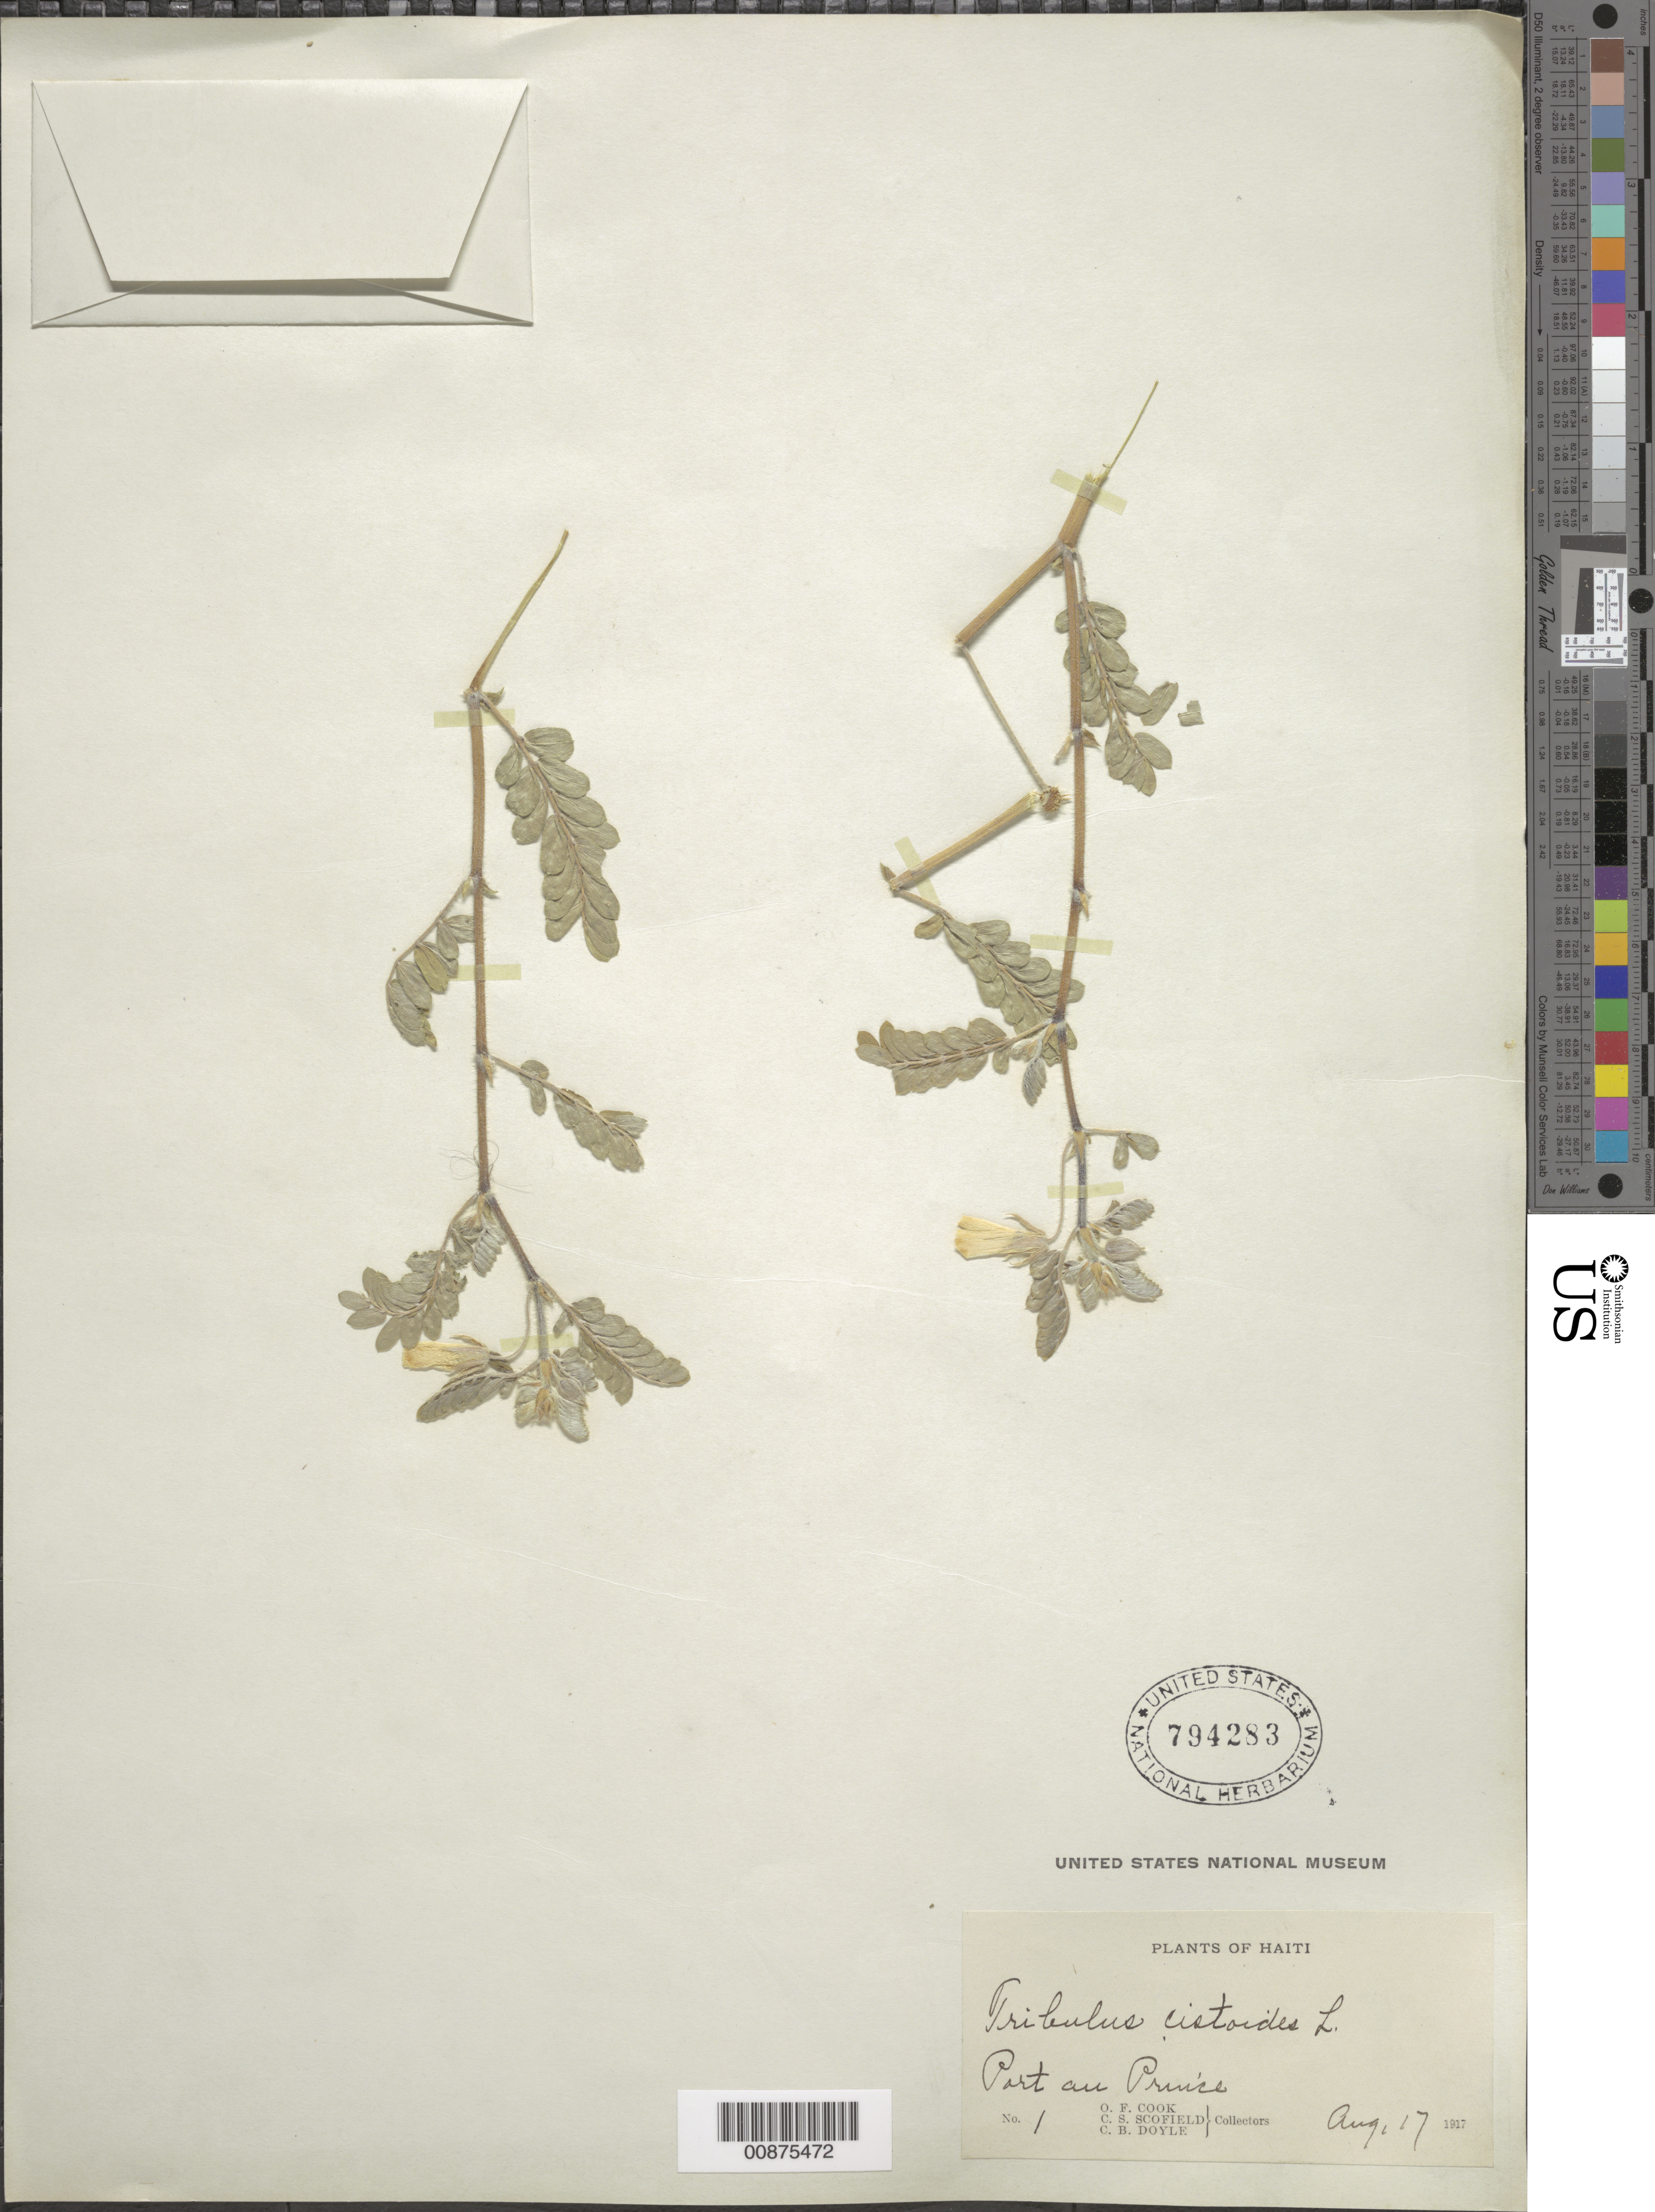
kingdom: Plantae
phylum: Tracheophyta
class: Magnoliopsida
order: Zygophyllales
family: Zygophyllaceae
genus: Tribulus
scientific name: Tribulus cistoides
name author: L.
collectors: O. F. Cook, C. Scofield & C. Doyle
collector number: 1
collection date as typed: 17 Aug 1917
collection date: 1917-08-17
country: Haiti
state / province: Óuest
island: Hispaniola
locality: Port au Prince.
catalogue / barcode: US 794283